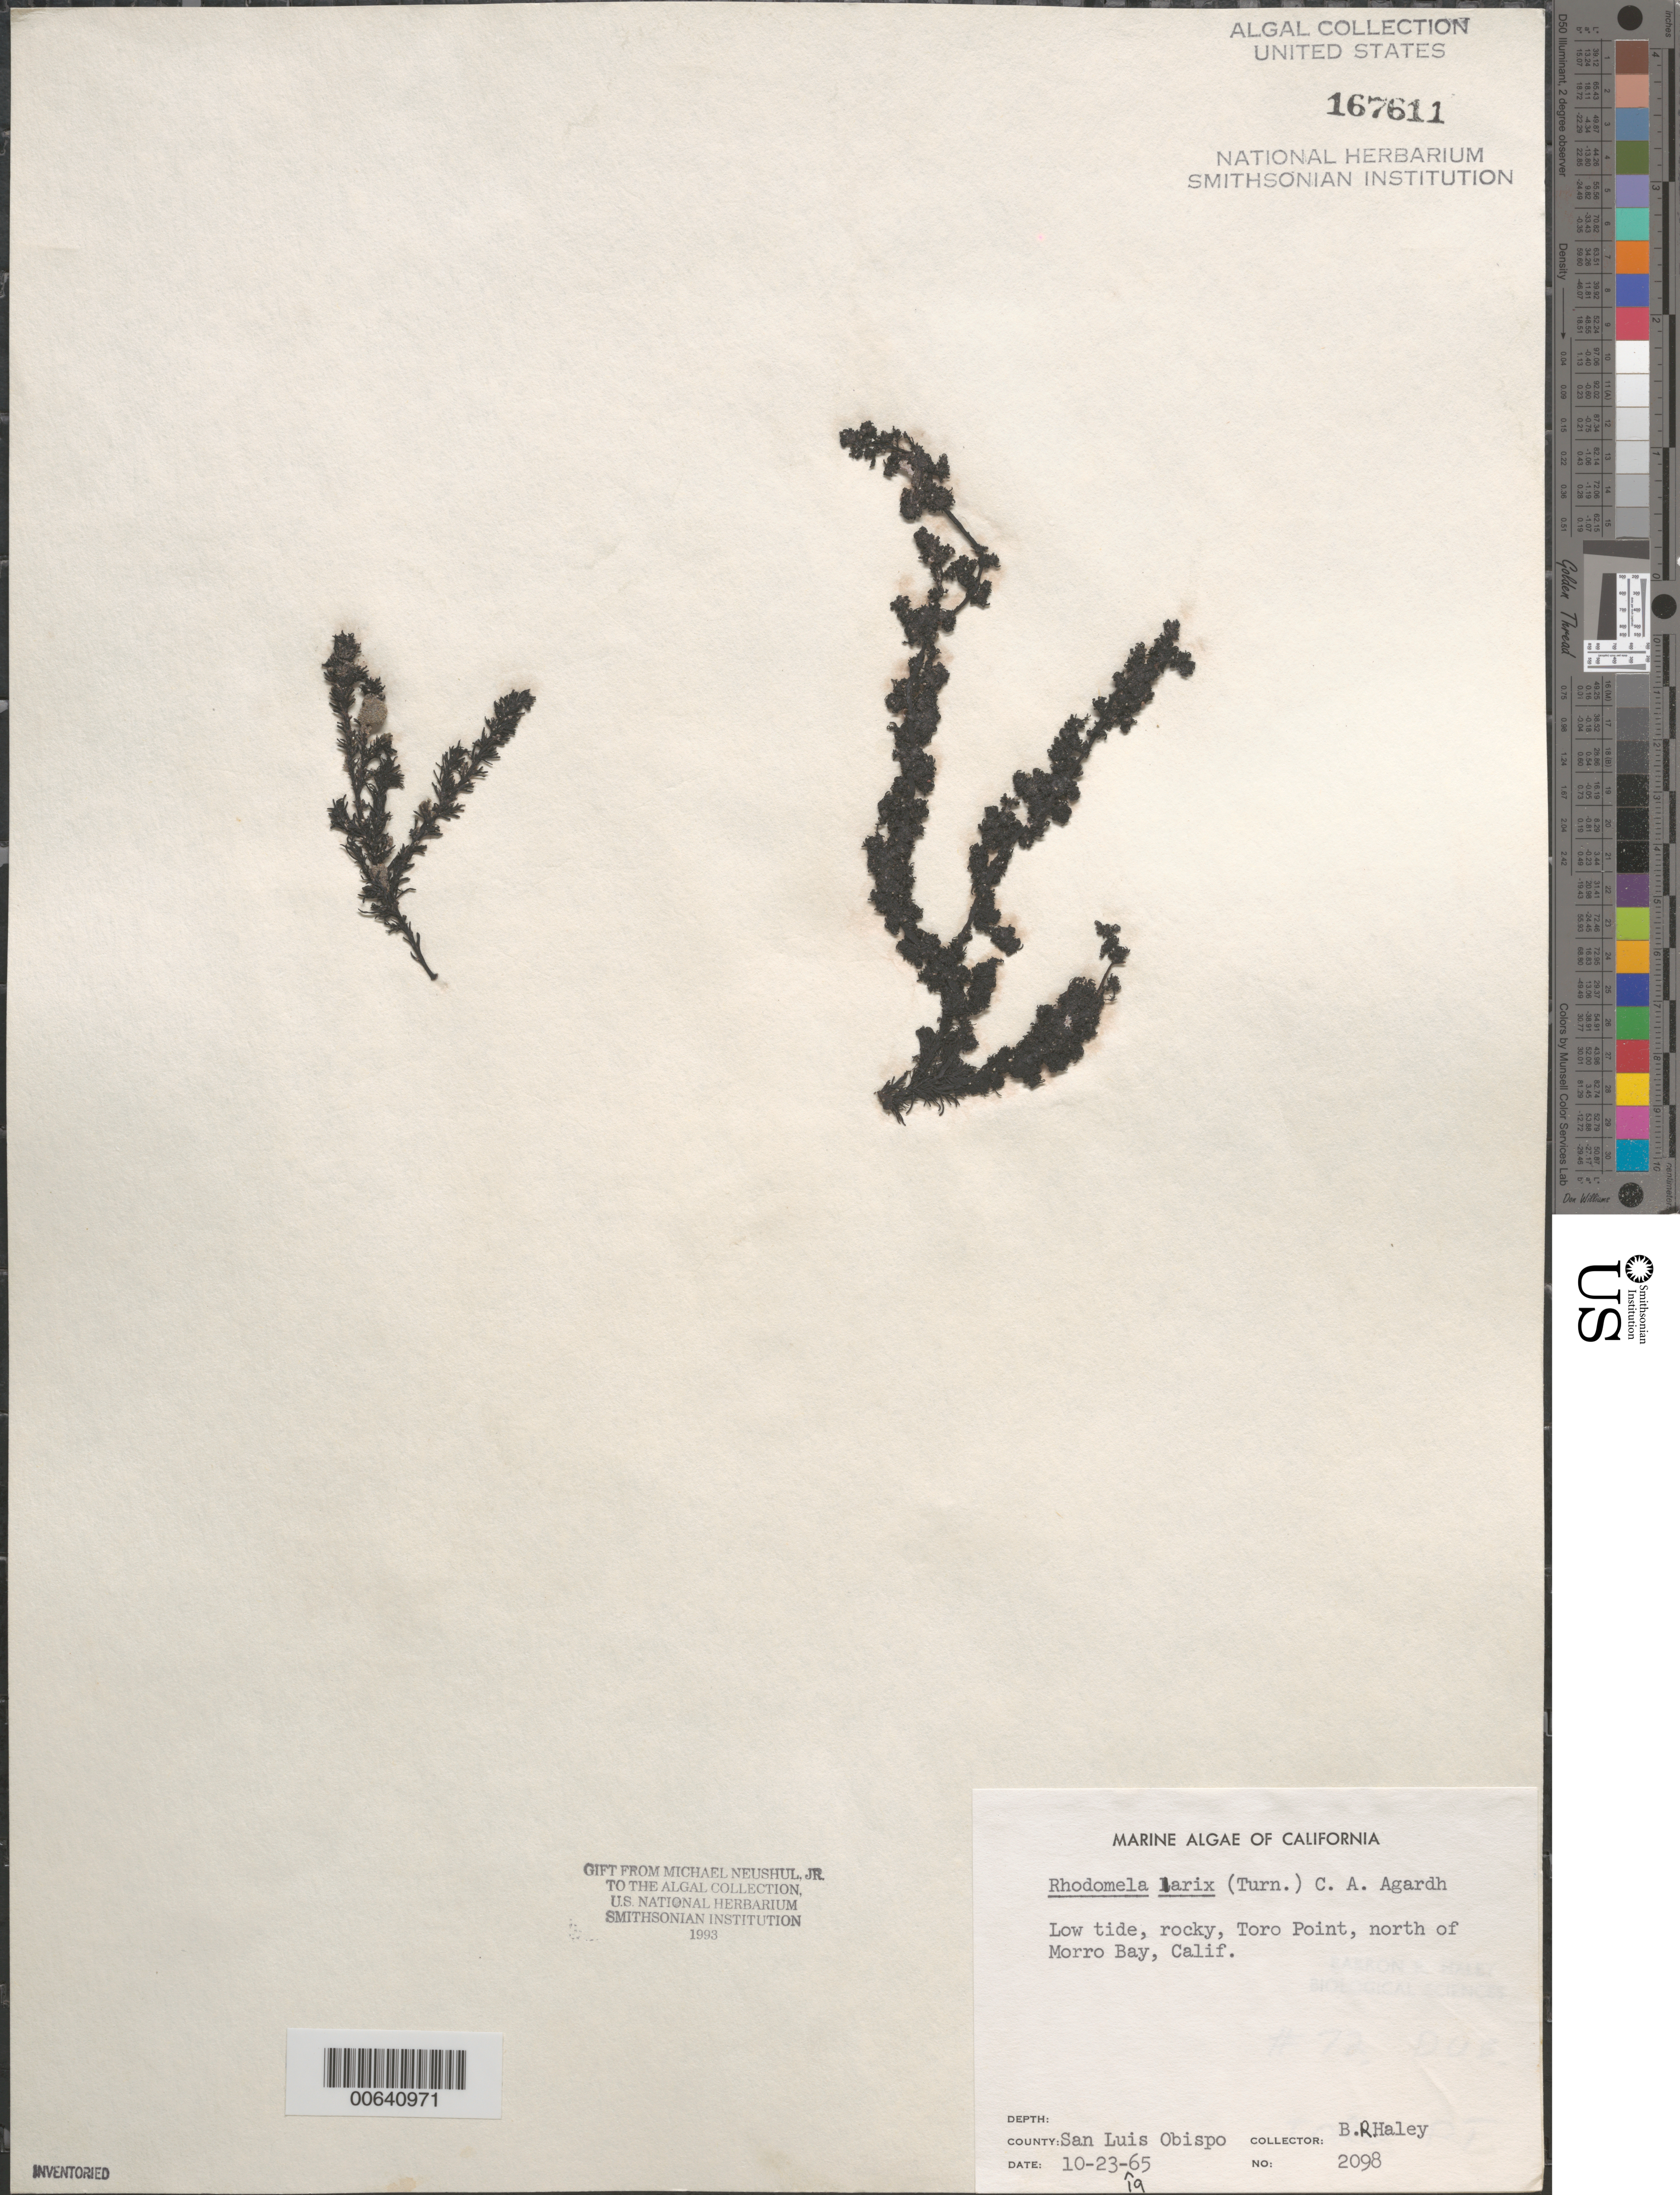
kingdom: Plantae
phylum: Rhodophyta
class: Florideophyceae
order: Ceramiales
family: Rhodomelaceae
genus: Neorhodomela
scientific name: Neorhodomela larix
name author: (Turner) Masuda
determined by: Algae name updating Project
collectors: B. Haley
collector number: Neushul 2098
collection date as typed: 23 Oct 1965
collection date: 1965-10-23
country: United States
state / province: California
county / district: San Luis Obispo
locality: Toro Point, north of Morro Bay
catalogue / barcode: US 167611